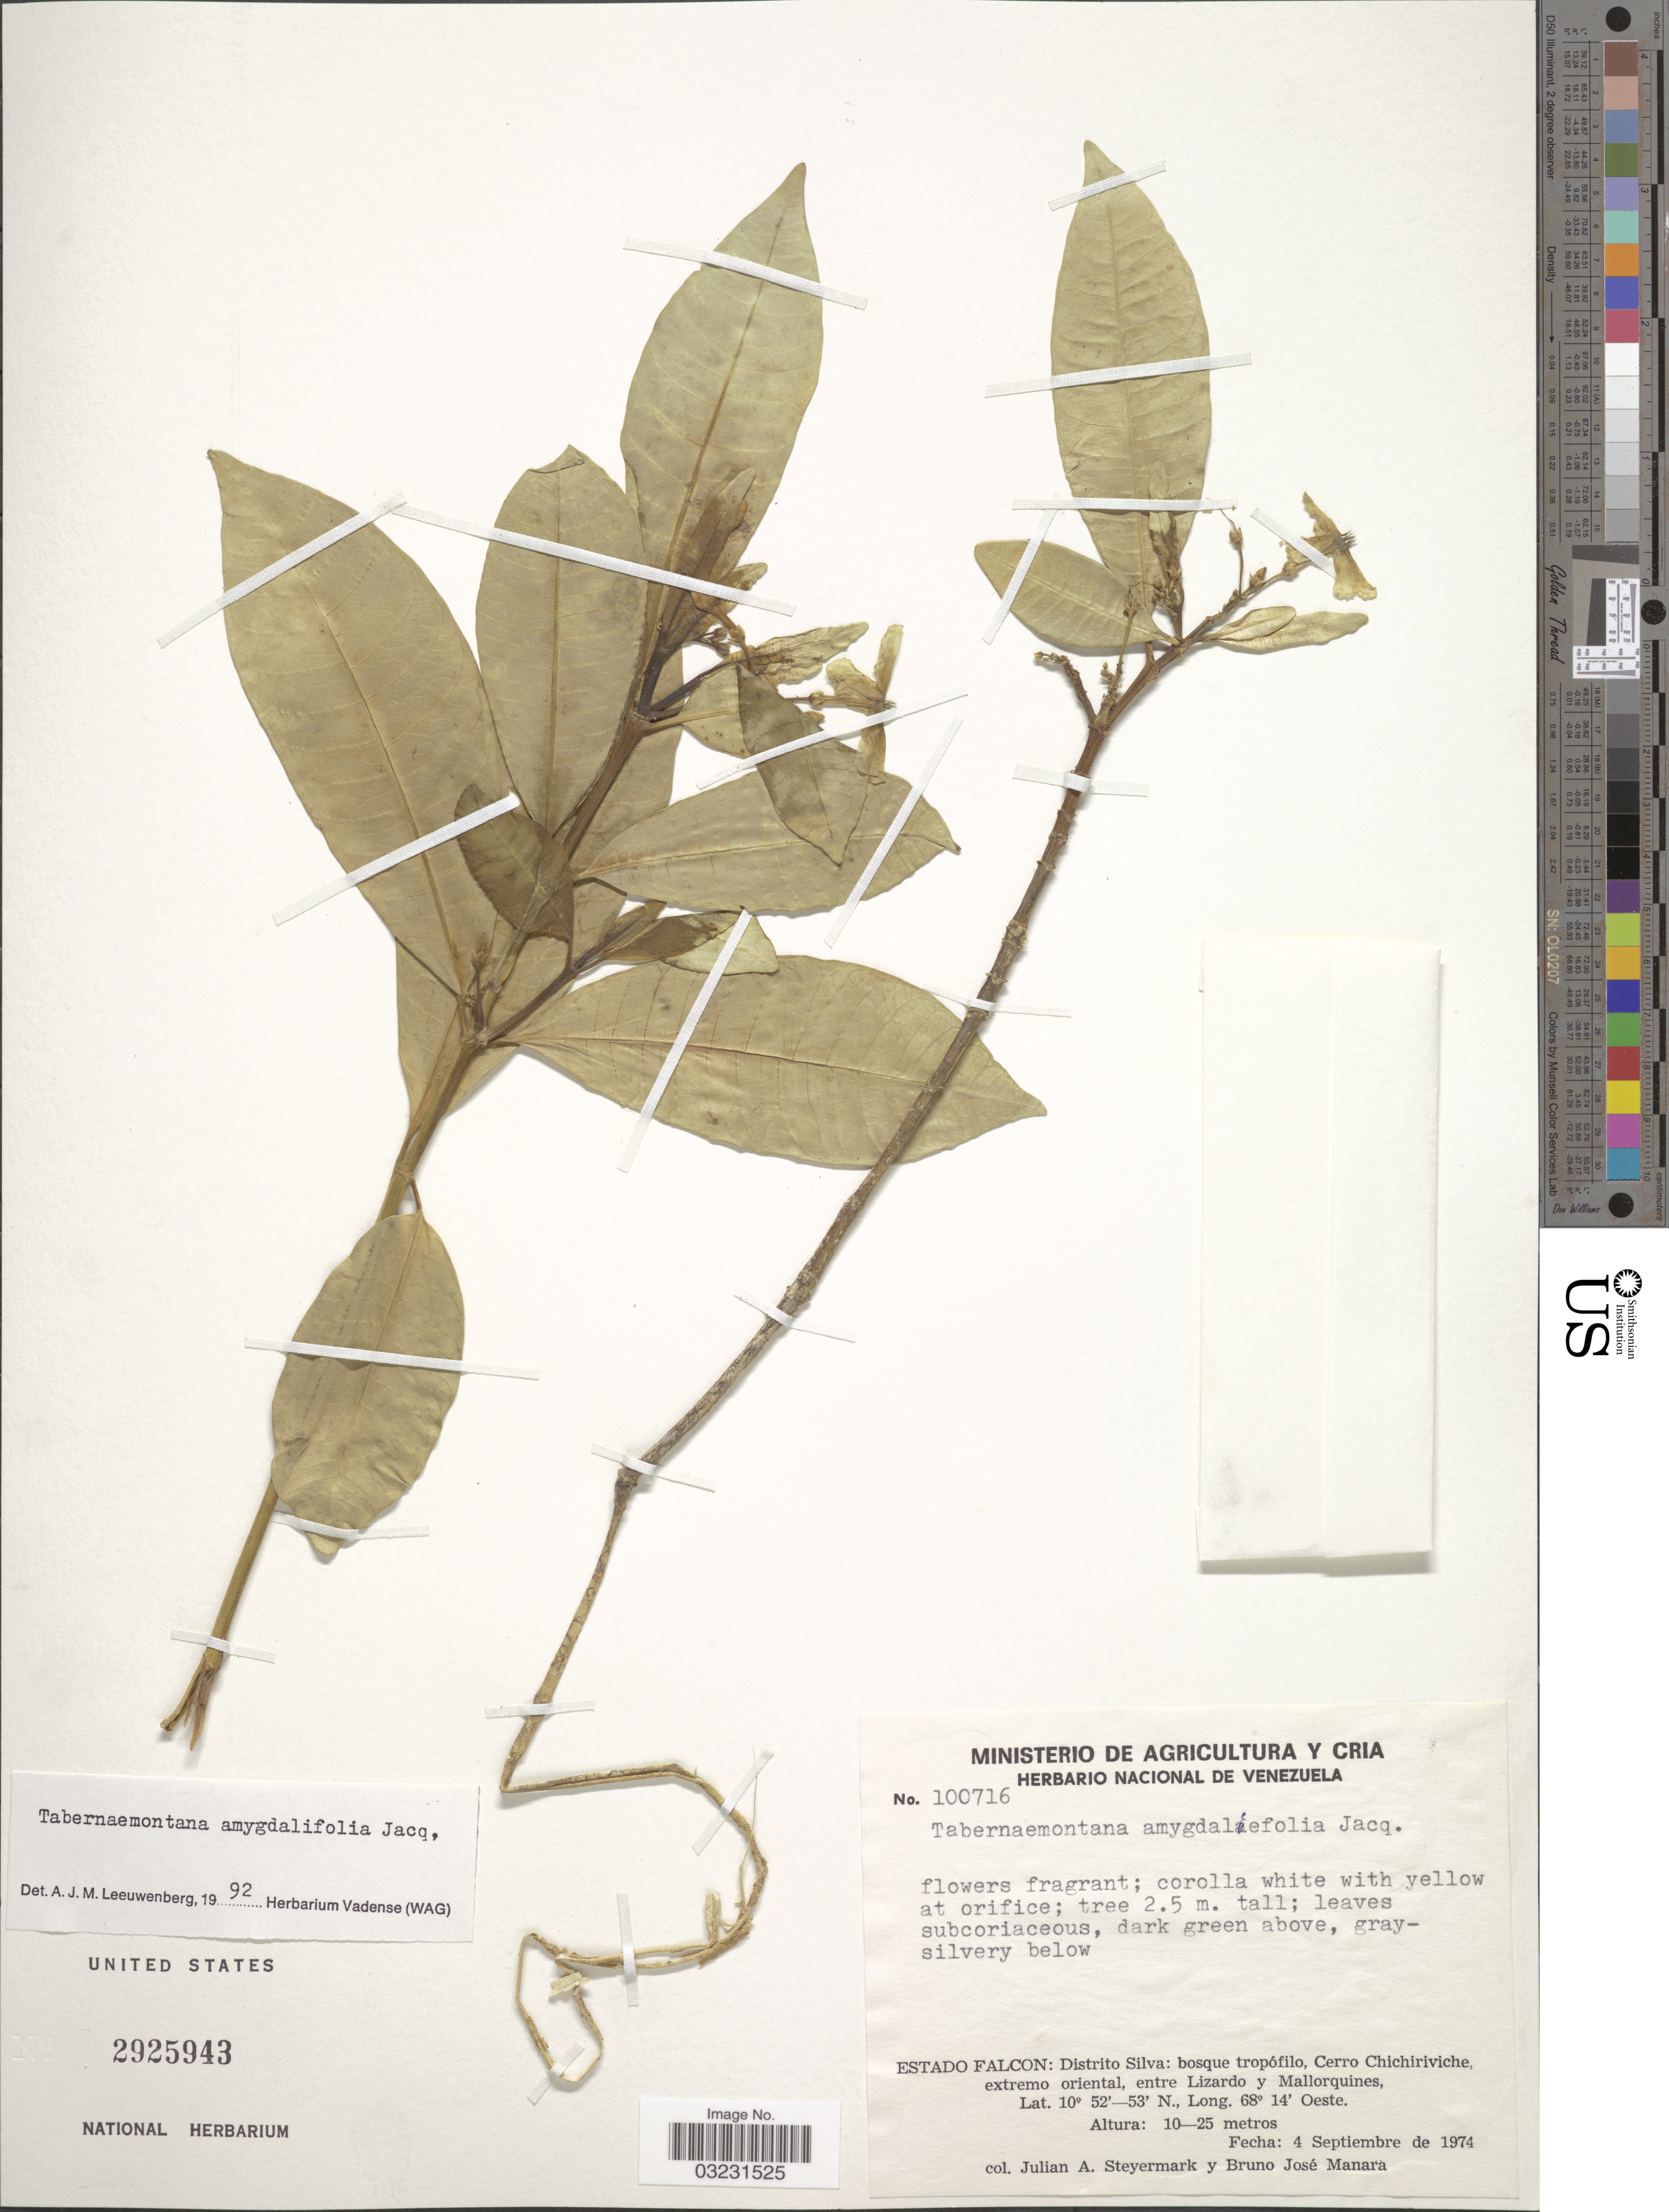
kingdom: Plantae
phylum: Tracheophyta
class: Magnoliopsida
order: Gentianales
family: Apocynaceae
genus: Tabernaemontana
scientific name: Tabernaemontana amygdalifolia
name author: Jacq.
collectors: J. Steyermark & B. Manara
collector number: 100716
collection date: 1974-09-04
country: Venezuela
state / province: Falcón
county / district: Silva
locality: Distrito Silva: bosque tropófilo, Cerro Chichiriviche, extremo oriental, entre Lizardo y Mallorquines.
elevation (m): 10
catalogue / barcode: US 2925943